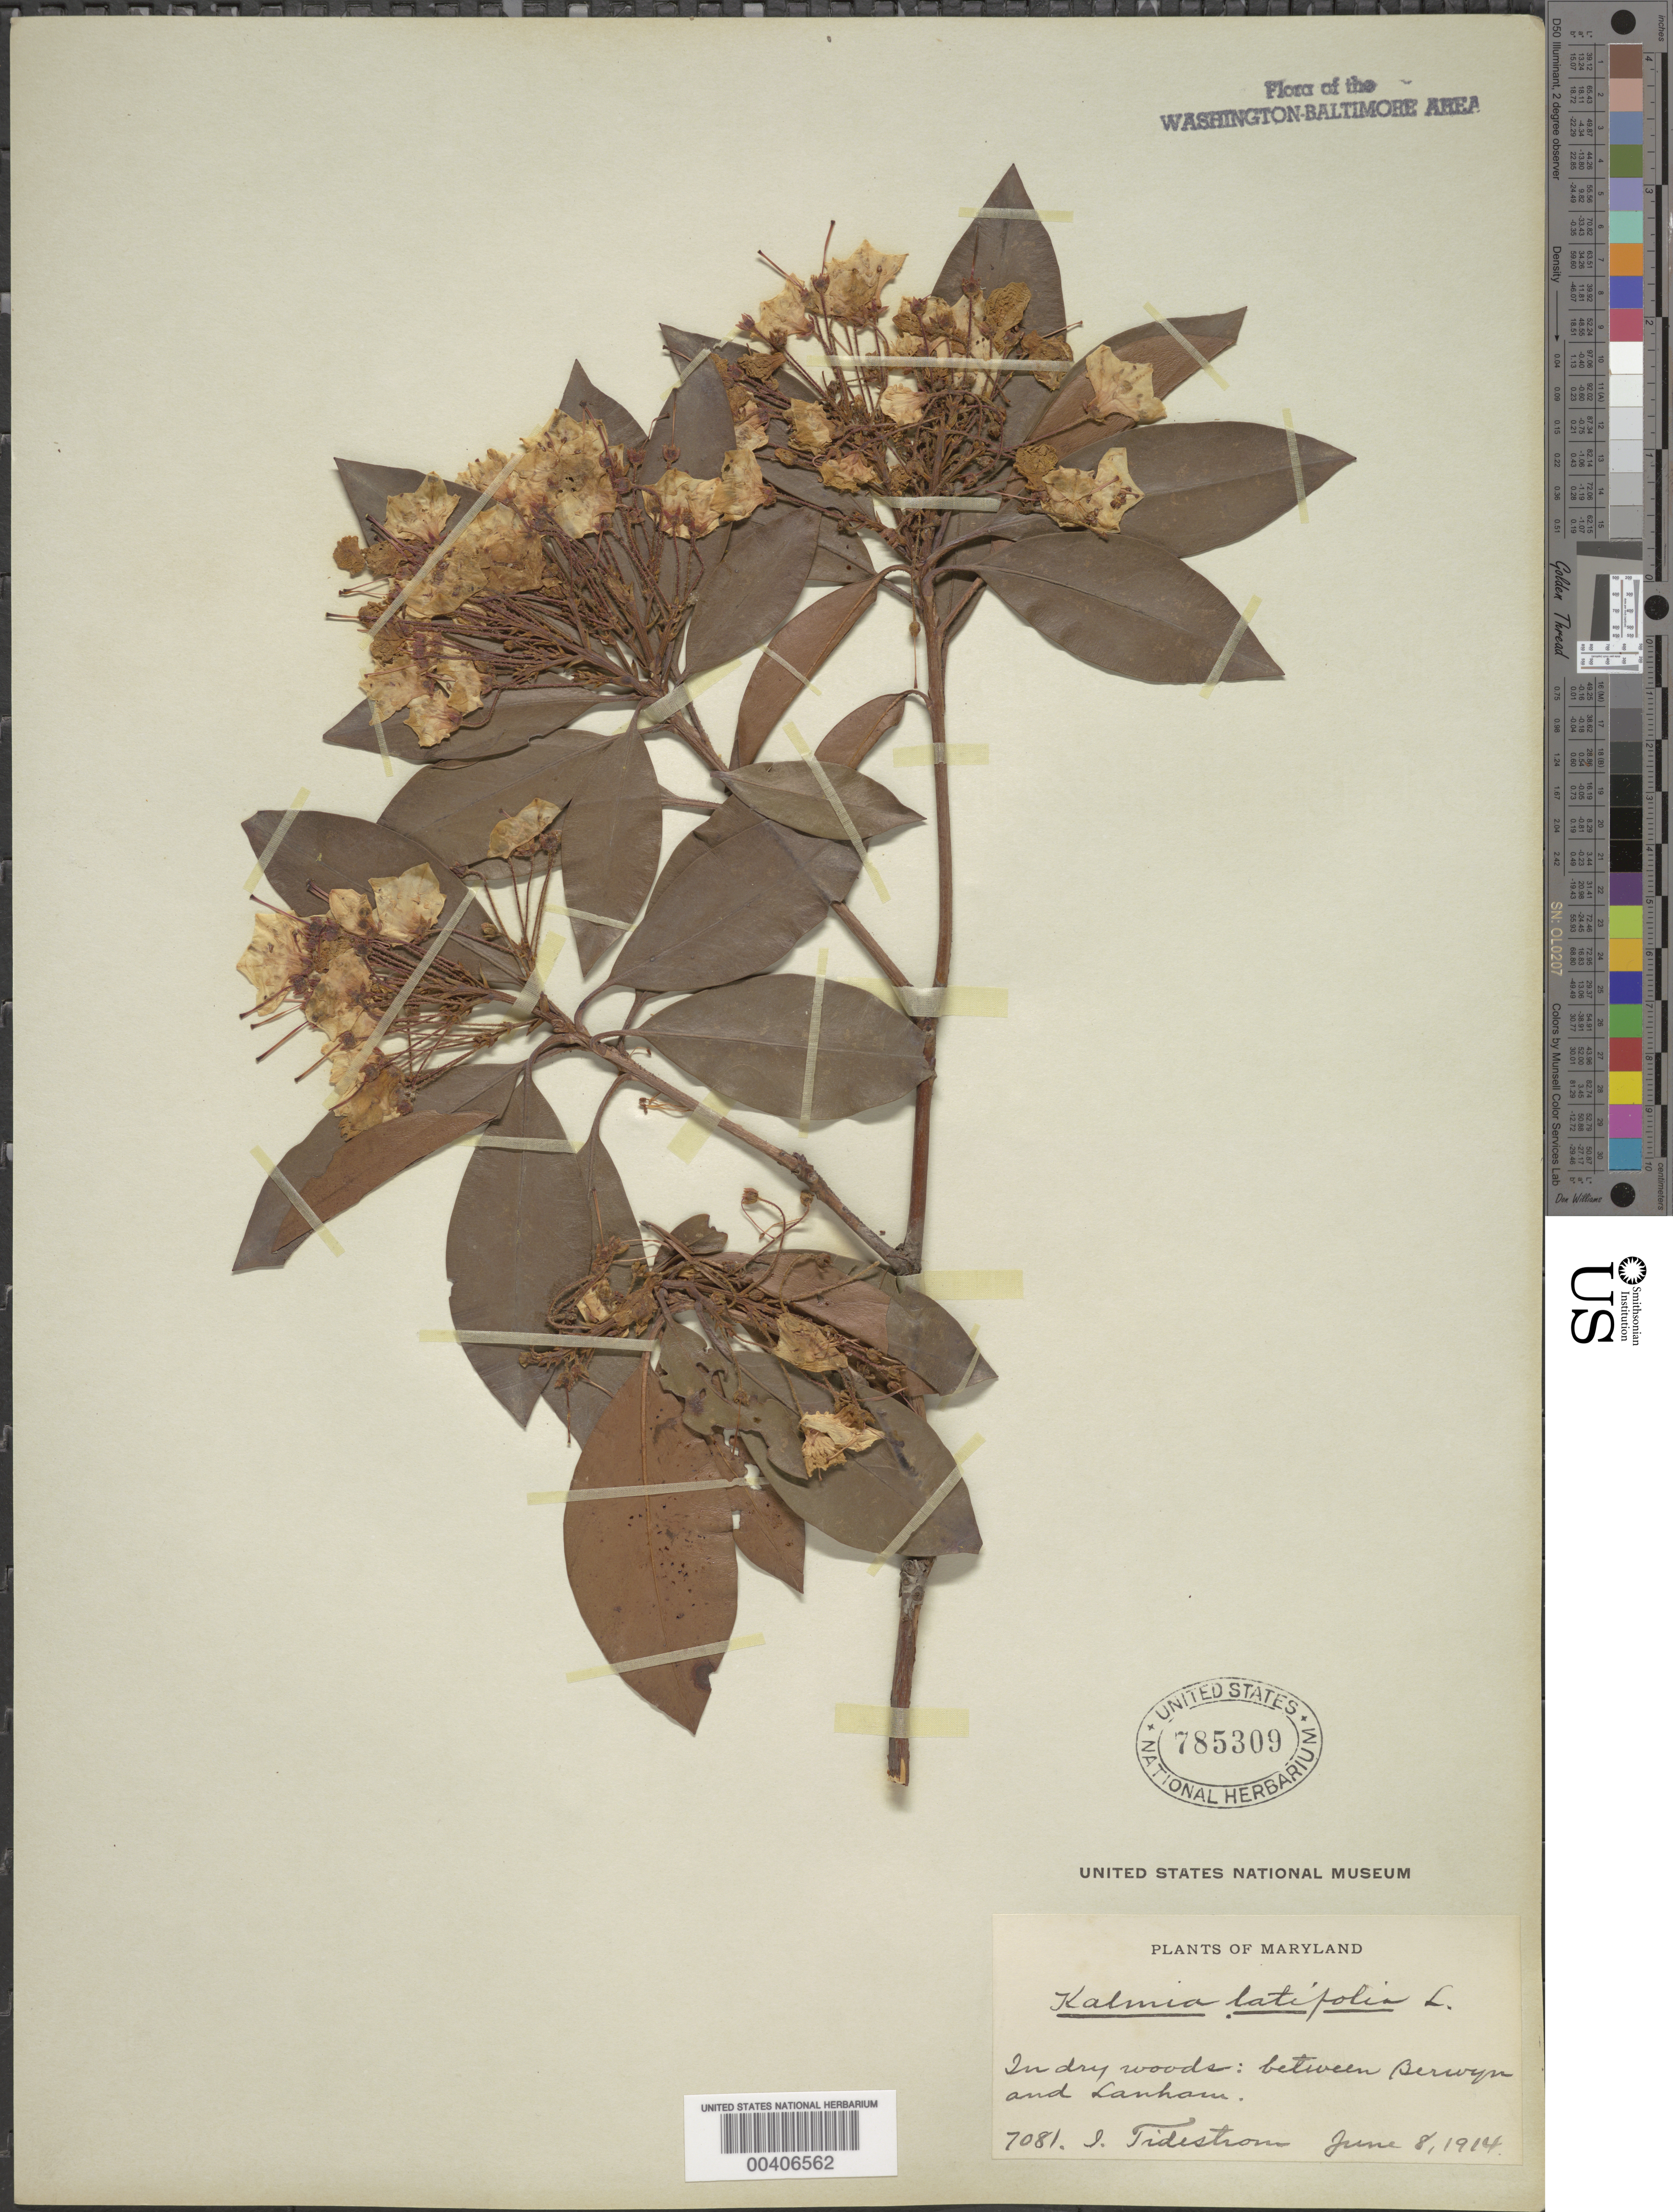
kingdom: Plantae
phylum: Tracheophyta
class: Magnoliopsida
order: Ericales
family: Ericaceae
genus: Kalmia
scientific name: Kalmia latifolia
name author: L.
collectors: I. F. Tidestrom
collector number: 7081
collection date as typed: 08 Jun 1914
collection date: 1914-06-08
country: United States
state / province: Maryland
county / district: Prince George's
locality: between Berwyn and Lanham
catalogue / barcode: US 785309